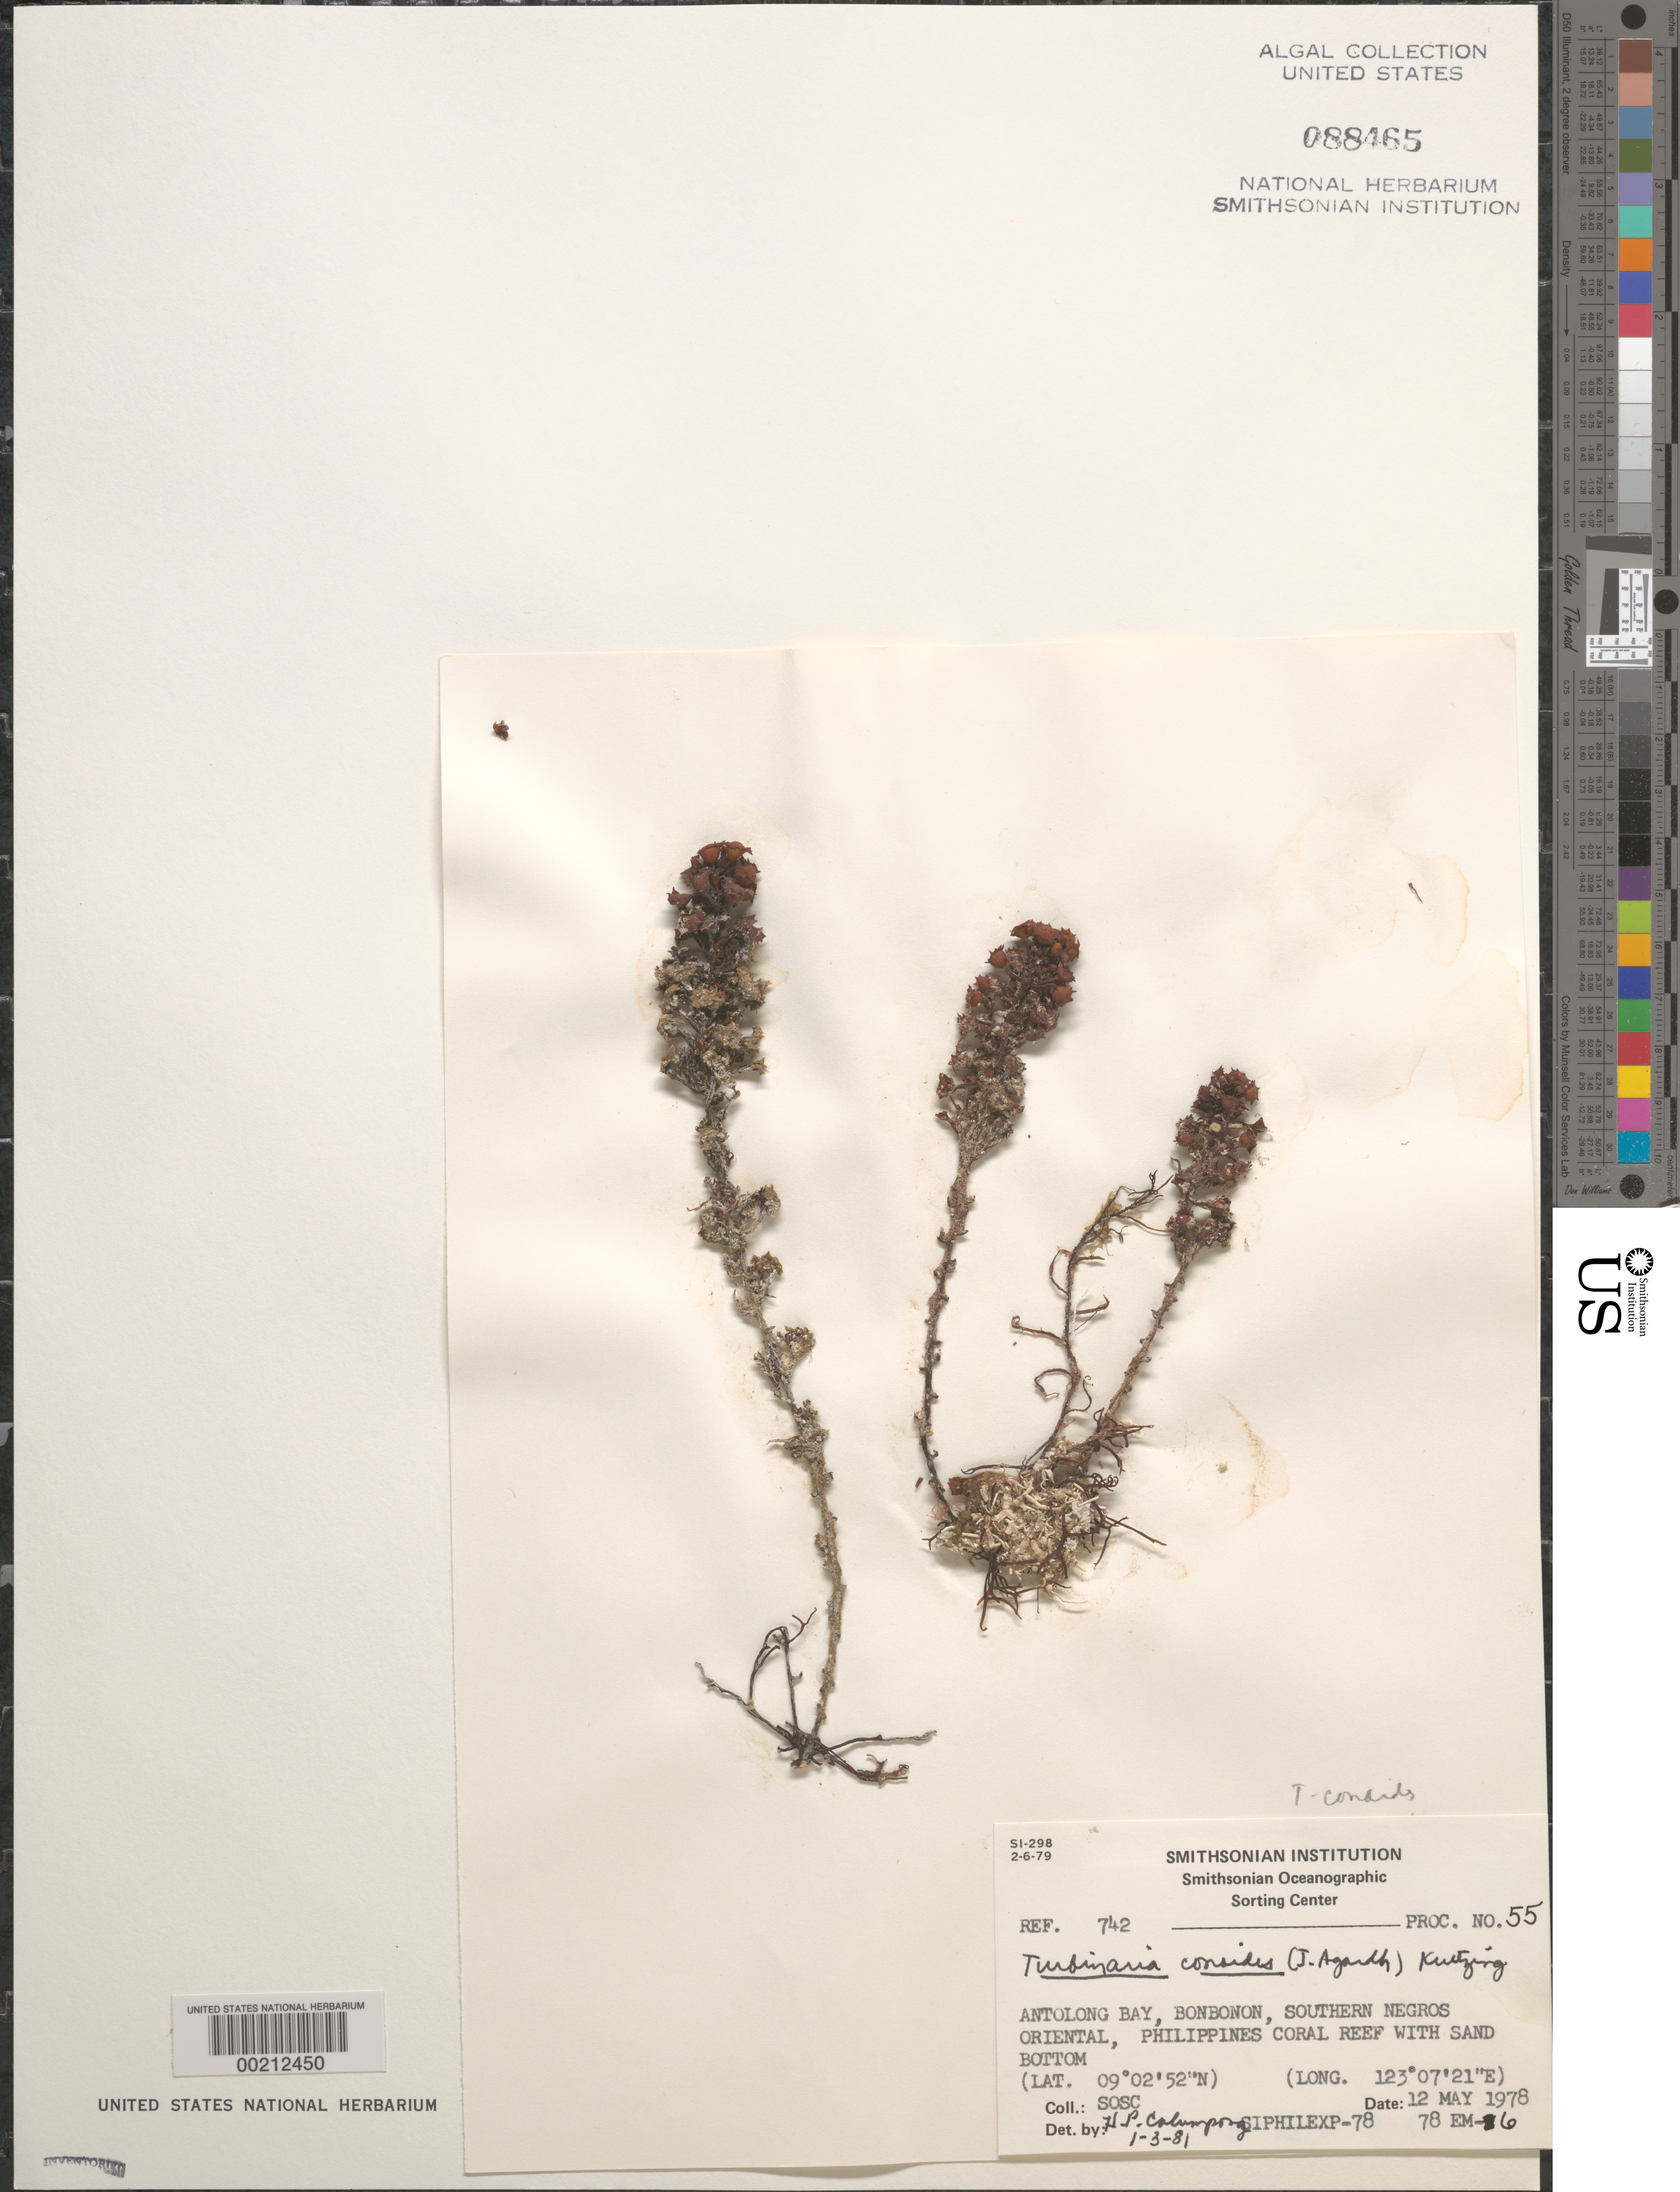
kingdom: Chromista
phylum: Ochrophyta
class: Phaeophyceae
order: Fucales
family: Sargassaceae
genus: Turbinaria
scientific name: Turbinaria conoides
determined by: Calumpong, H. P.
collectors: SOSC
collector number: Station 78 Em-6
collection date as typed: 12 May 1978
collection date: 1978-05-12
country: Philippines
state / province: Central Visayas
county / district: Negros Oriental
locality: Antolong bay, bonbonon, negros oriental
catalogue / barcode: US 88465